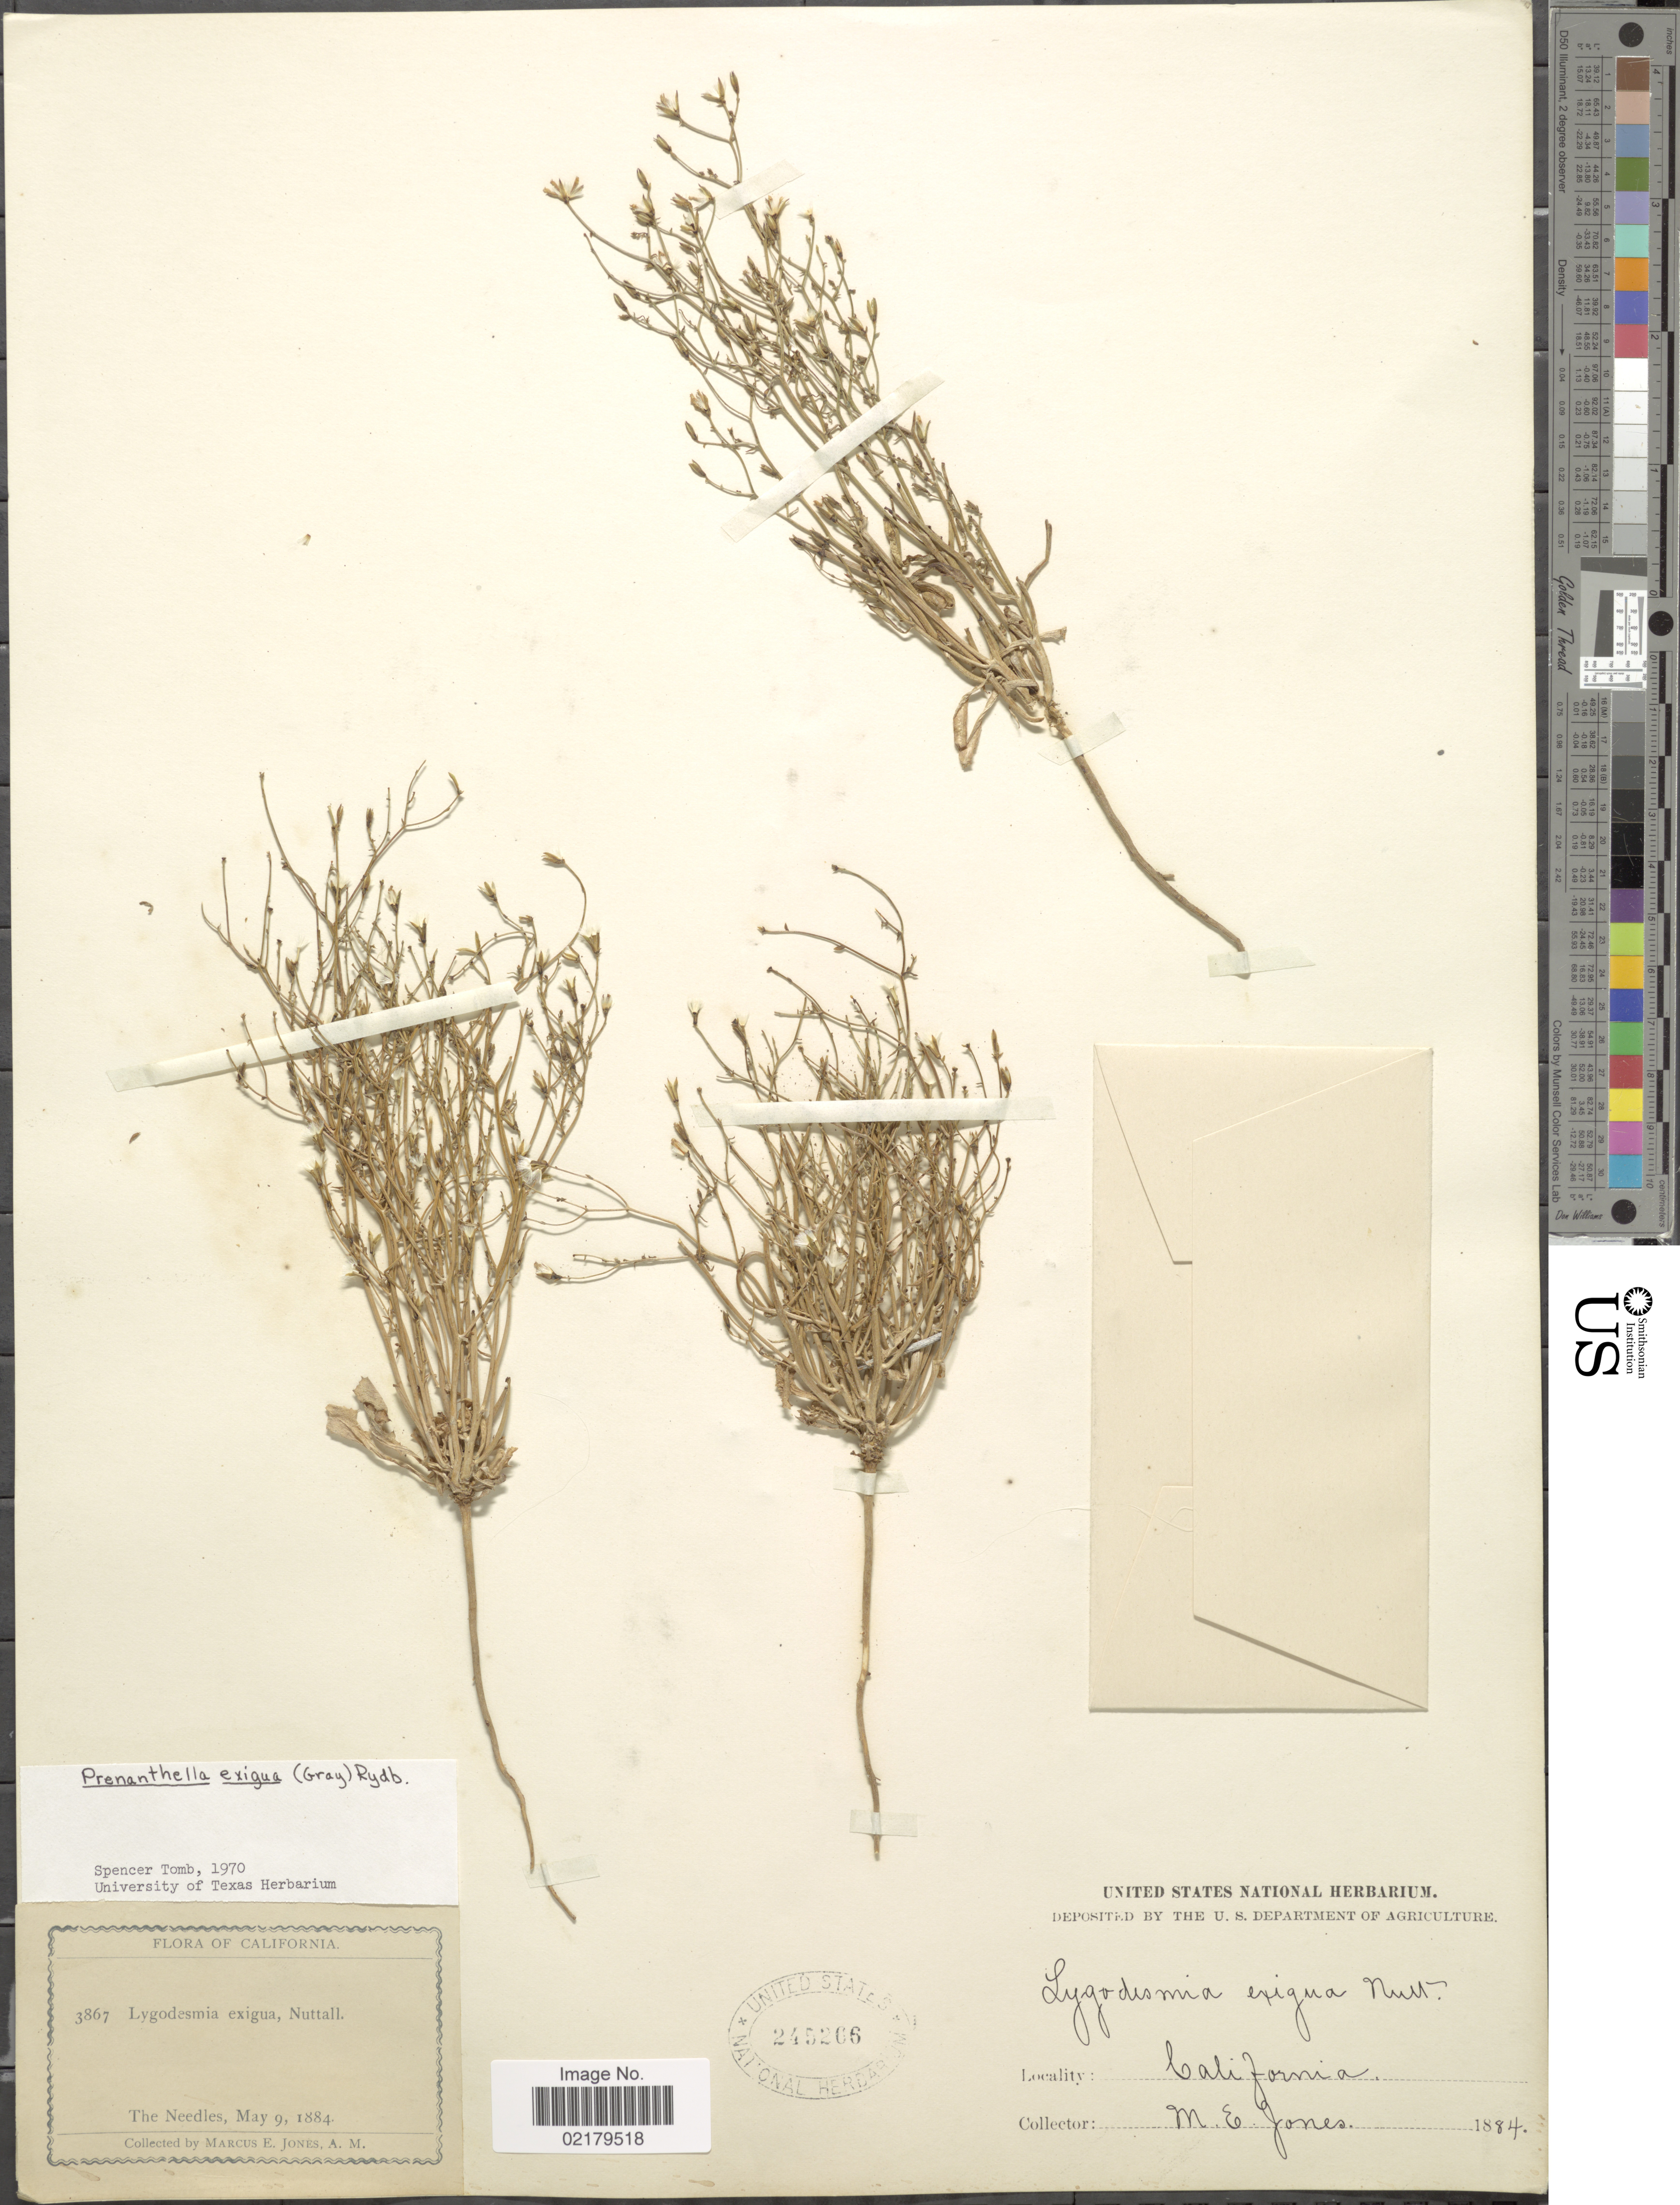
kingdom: Plantae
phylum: Tracheophyta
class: Magnoliopsida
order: Asterales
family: Asteraceae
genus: Prenanthella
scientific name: Prenanthella exigua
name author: (A. Gray) Rydb.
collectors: M. E. Jones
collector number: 3867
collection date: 1884-05-09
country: United States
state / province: California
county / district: San Bernardino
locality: The Needles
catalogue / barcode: US 245266